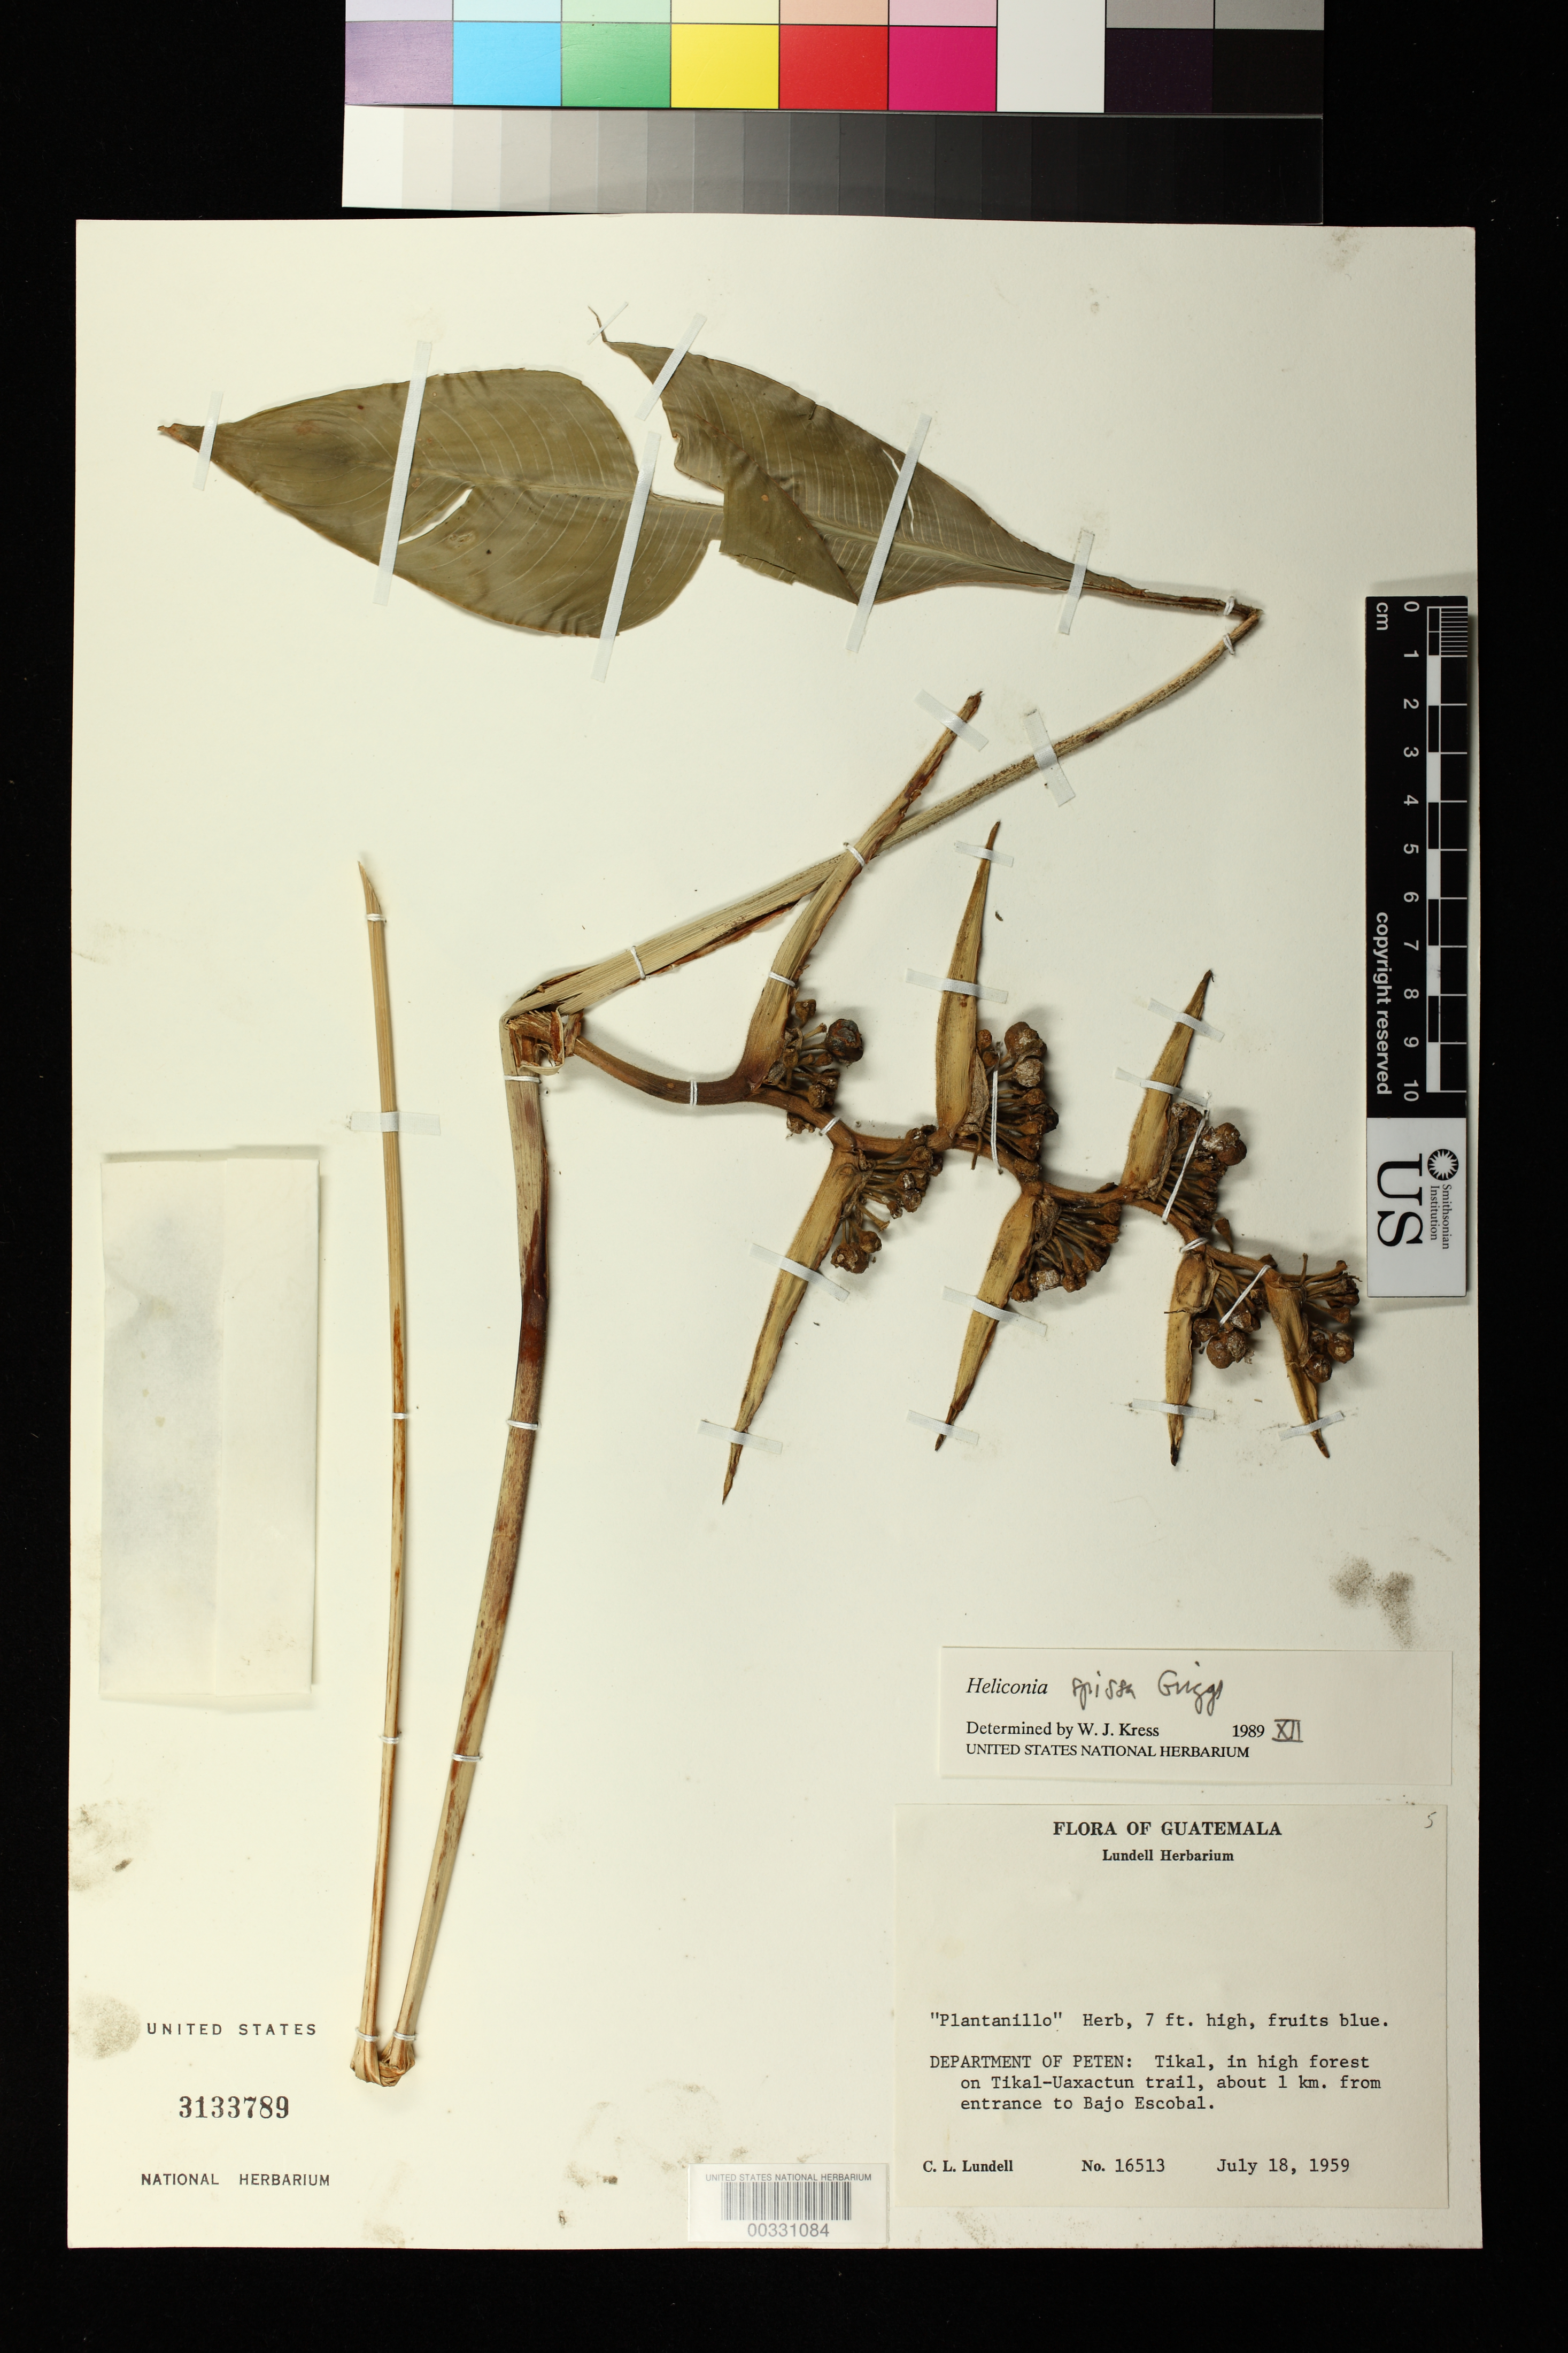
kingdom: Plantae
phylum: Tracheophyta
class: Liliopsida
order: Zingiberales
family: Heliconiaceae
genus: Heliconia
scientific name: Heliconia spissa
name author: R.F. Griggs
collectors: C. L. Lundell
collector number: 16513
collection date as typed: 18 Jul 1959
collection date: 1959-07-18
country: Guatemala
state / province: El Petén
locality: Tikal, in high forest on Tikal-Uaxactún trail, about 1 km from entrance to Bajo Escobal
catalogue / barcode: US 3133789